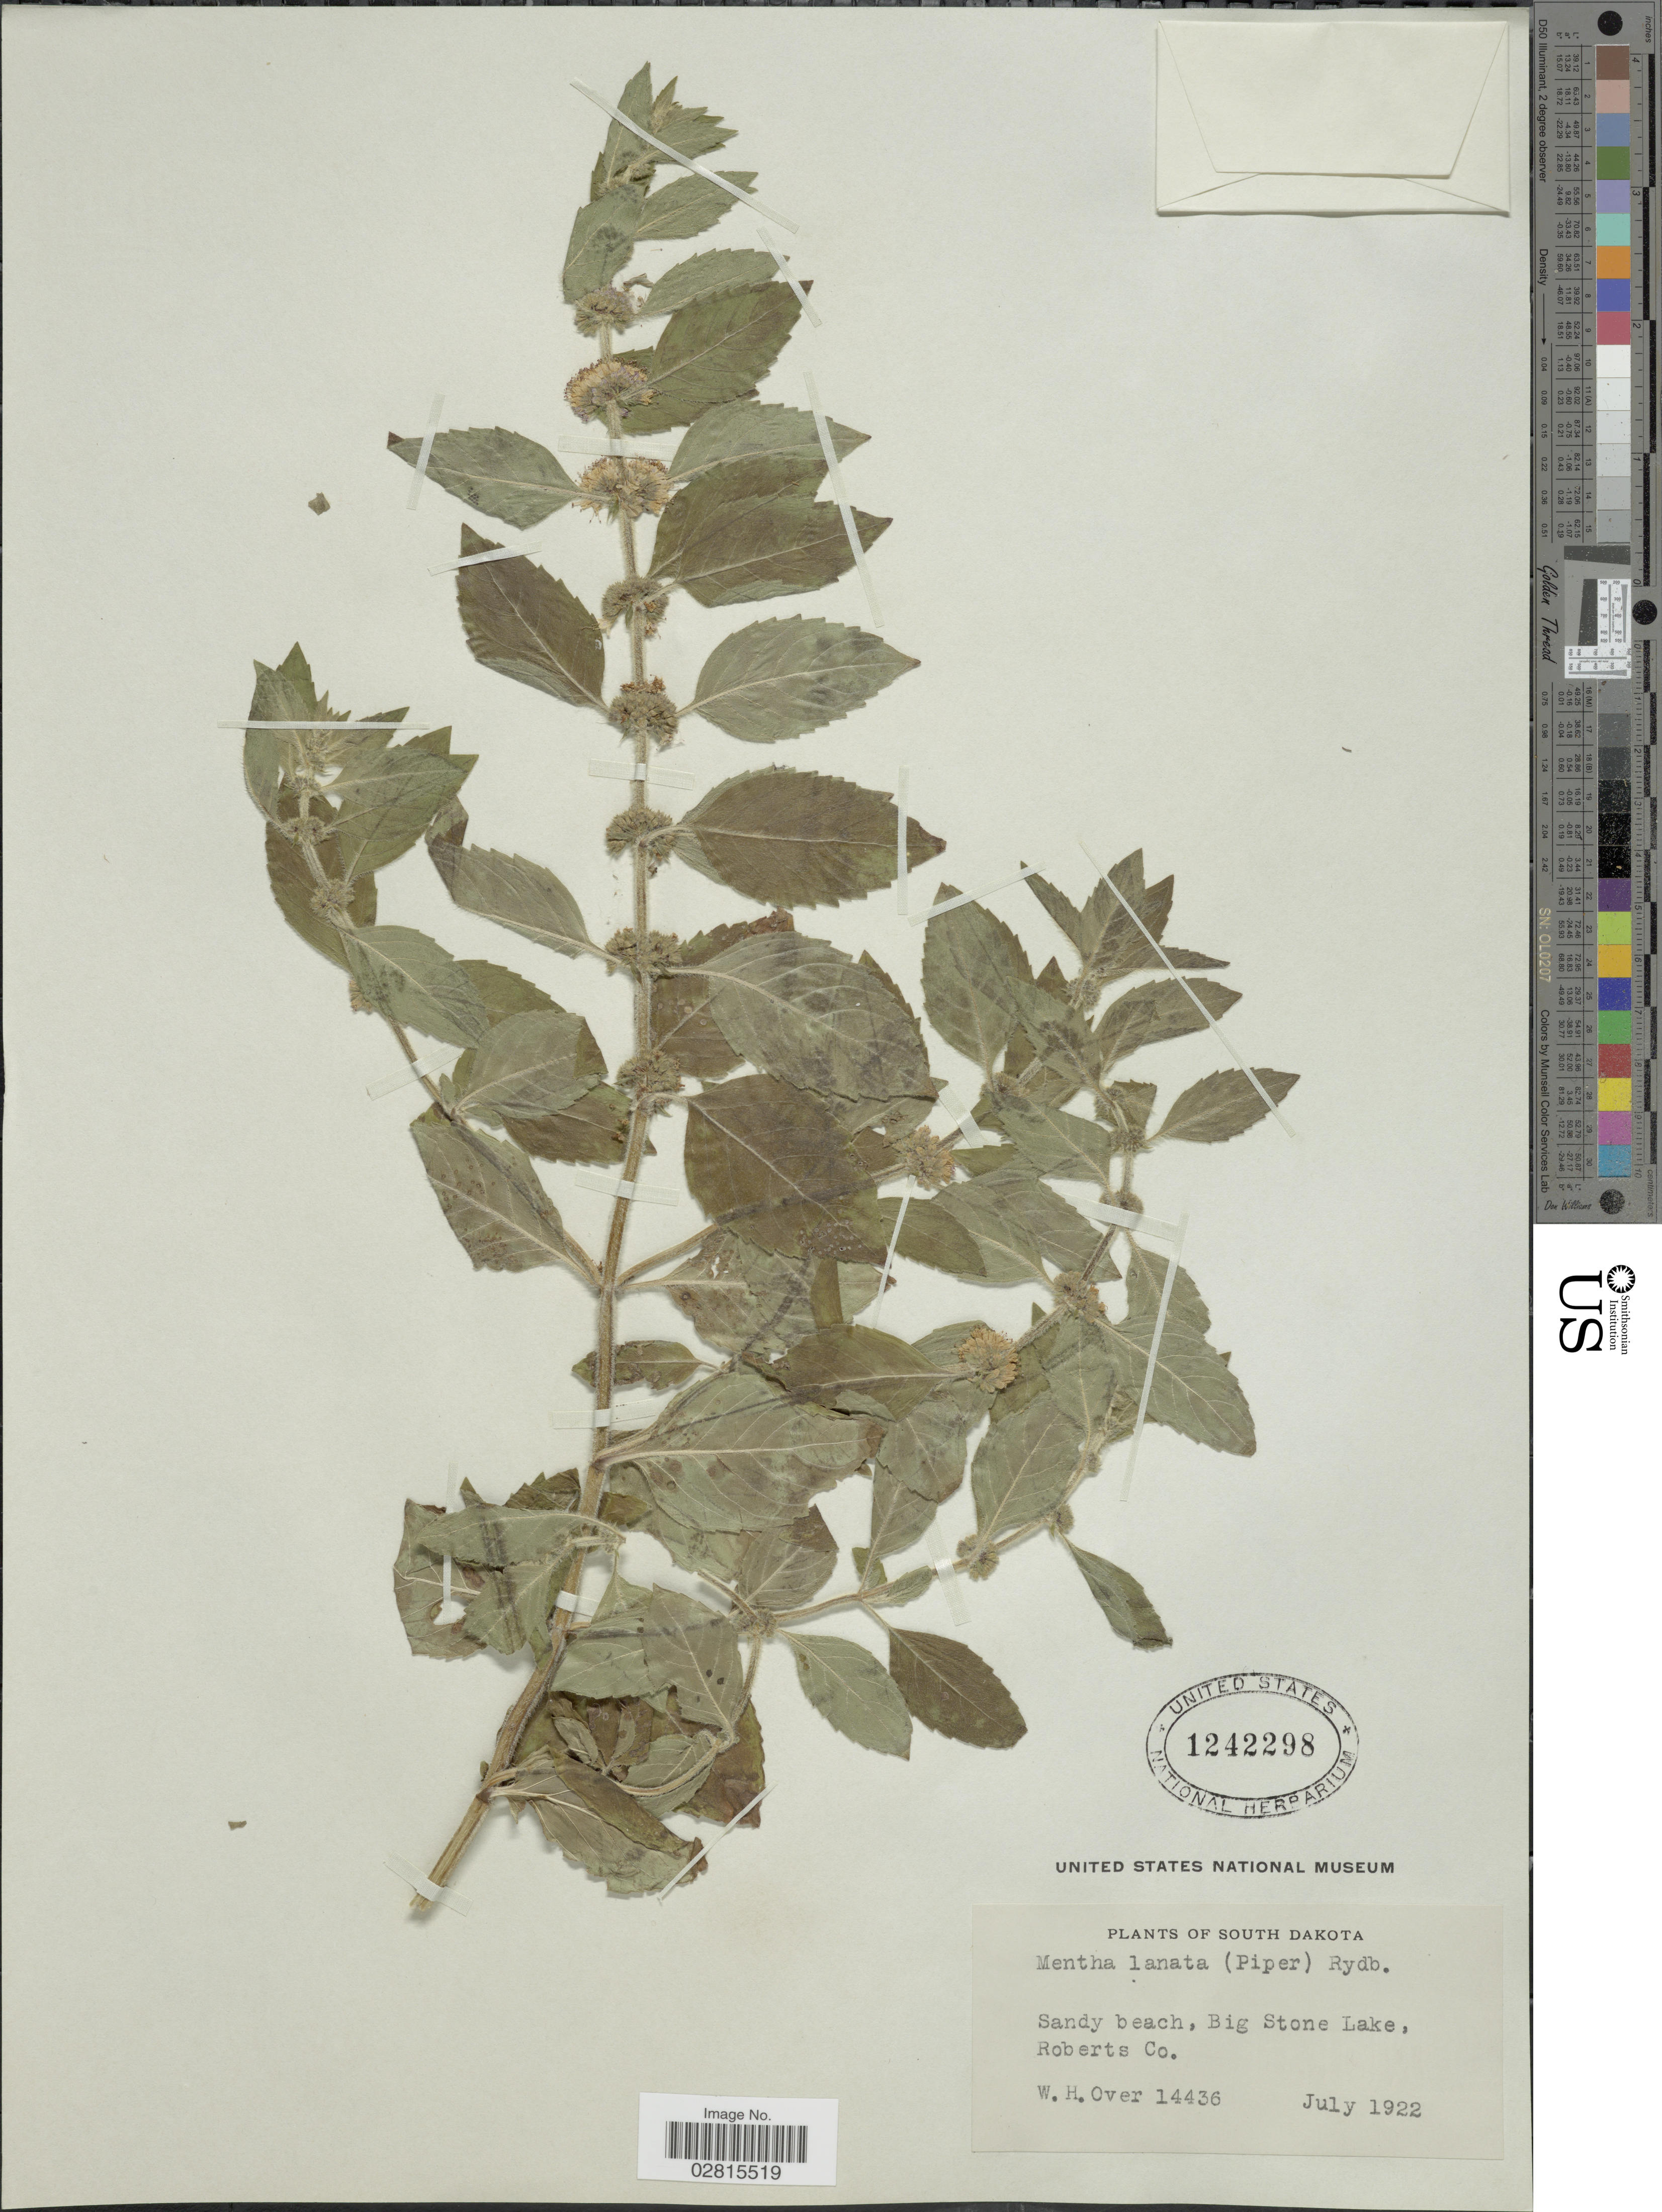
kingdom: Plantae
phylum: Tracheophyta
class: Magnoliopsida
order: Lamiales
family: Lamiaceae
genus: Mentha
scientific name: Mentha lanata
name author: Gand.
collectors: W. Over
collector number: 14436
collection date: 1922-07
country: United States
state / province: South Dakota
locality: Sandy beach, Big Stone Lake, Roberts Co.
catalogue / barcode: US 1242298